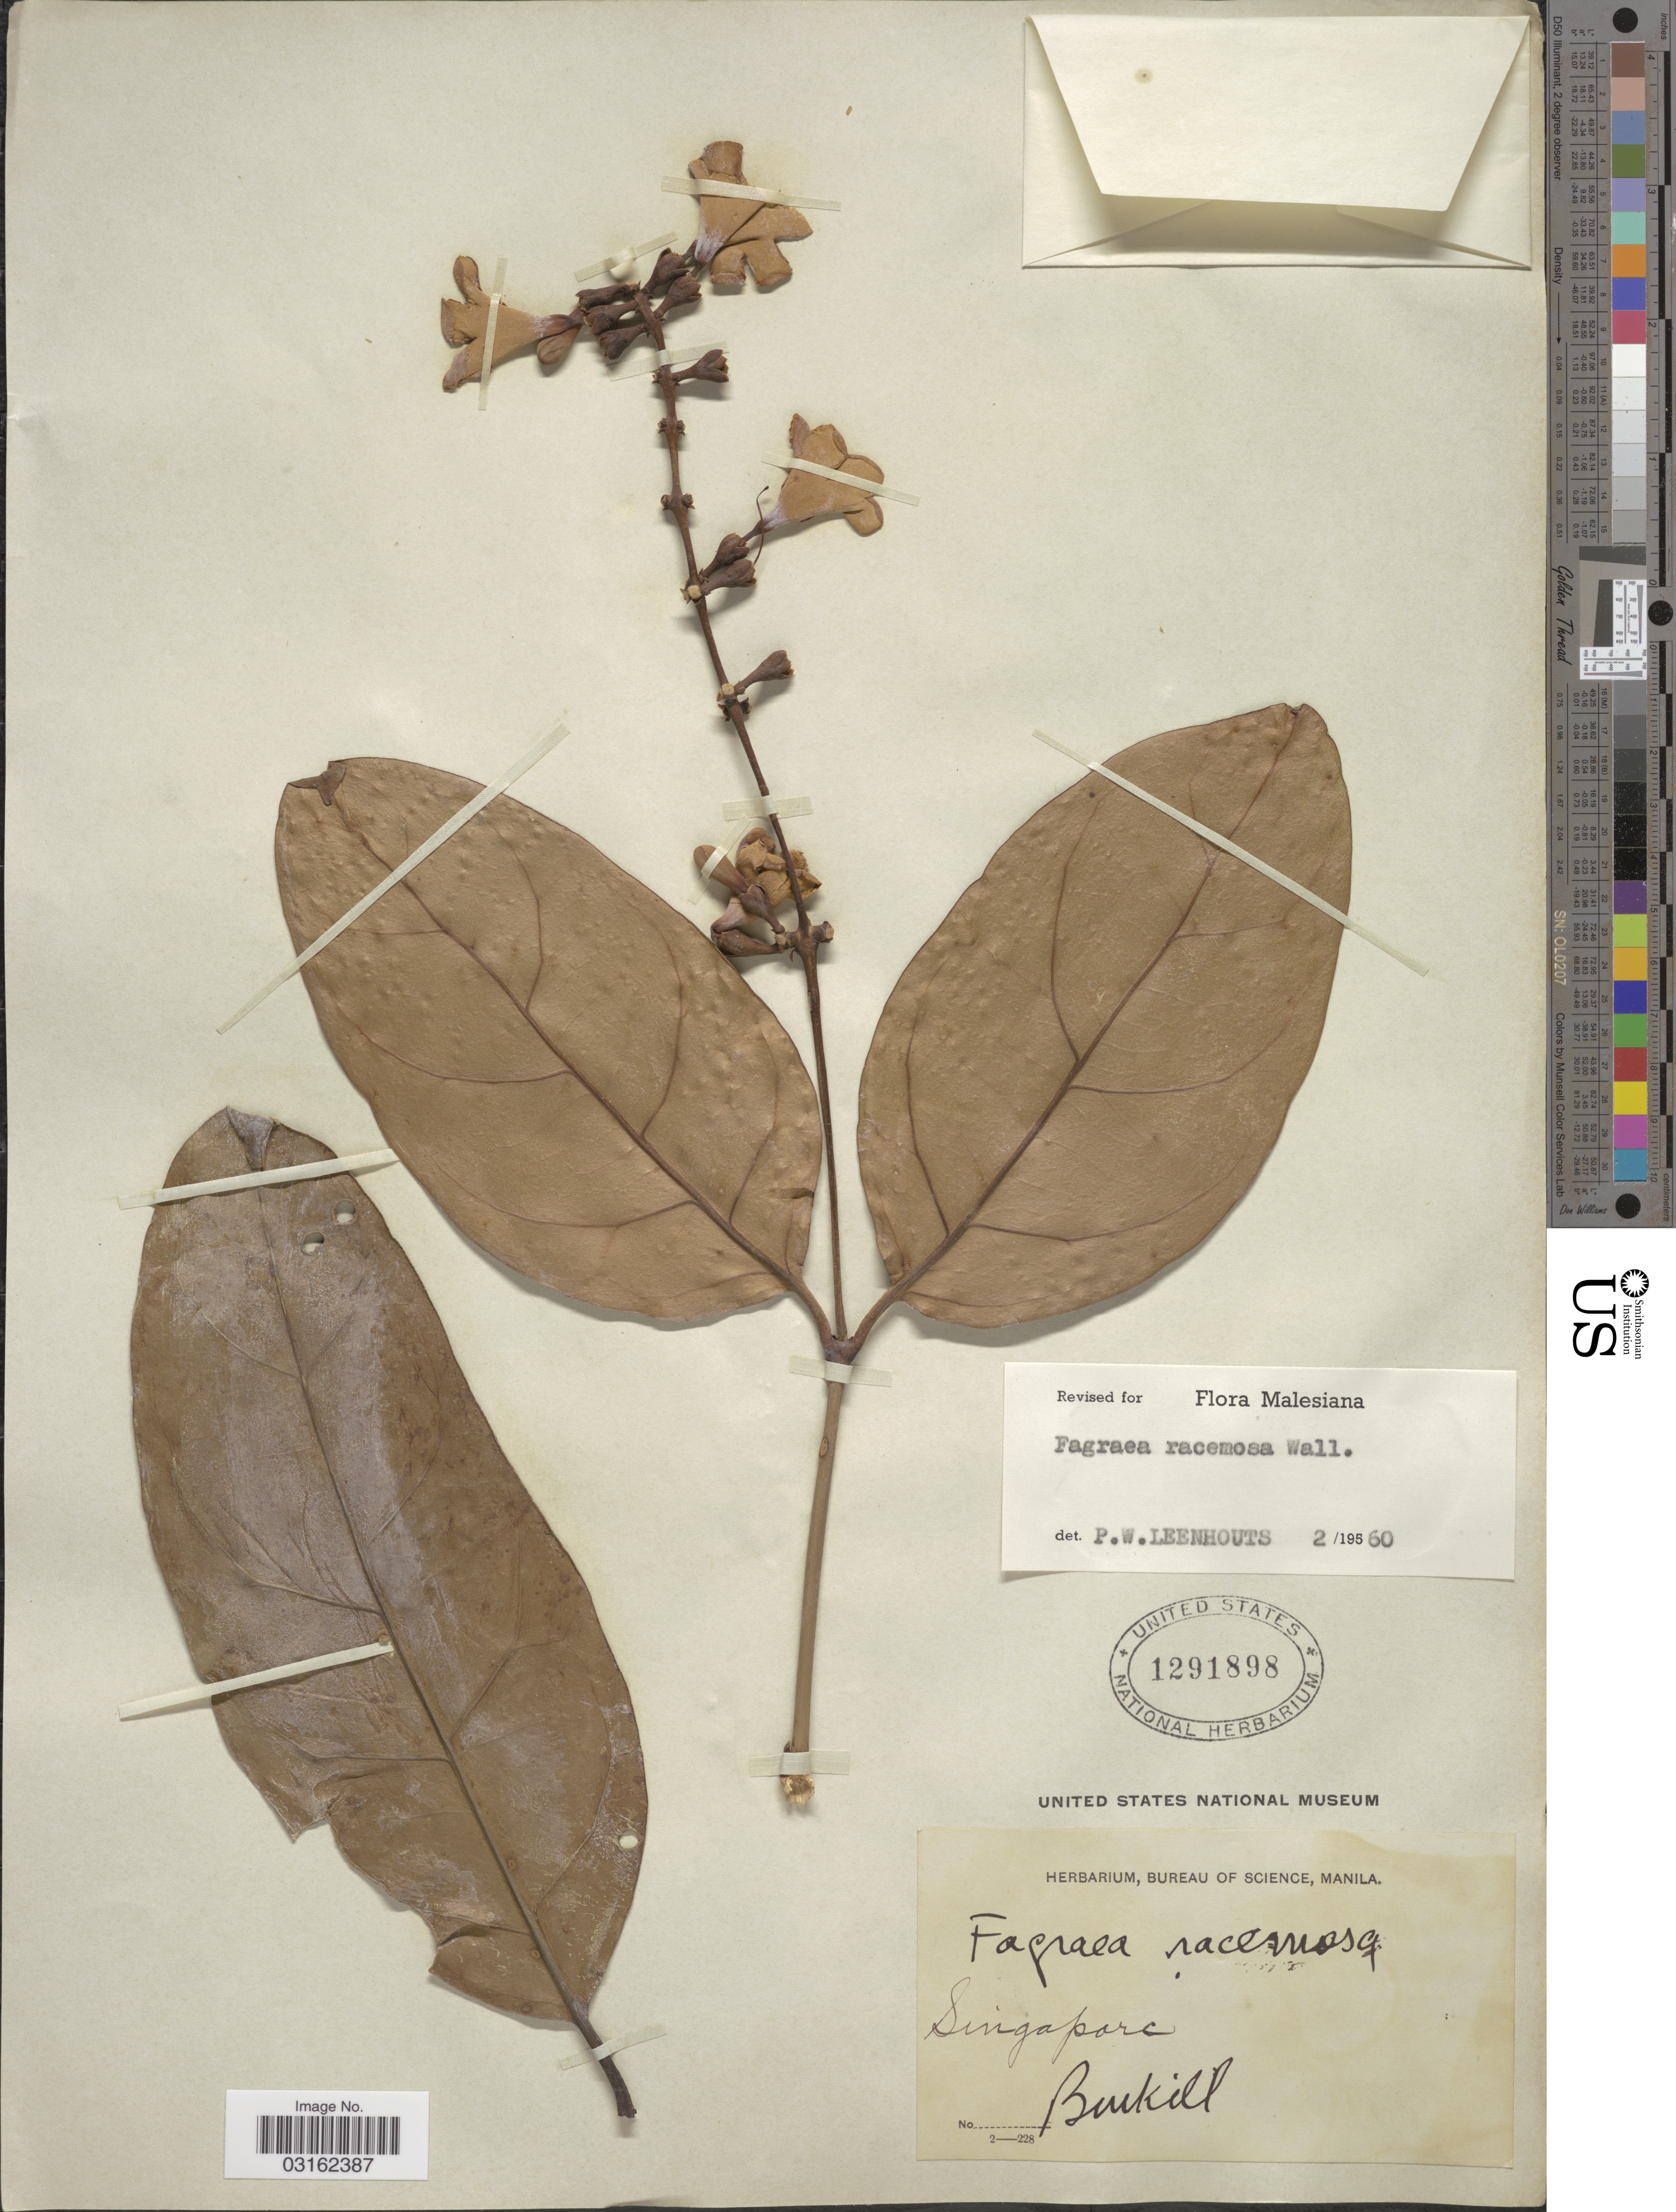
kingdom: Plantae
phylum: Tracheophyta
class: Magnoliopsida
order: Gentianales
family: Gentianaceae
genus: Fagraea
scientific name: Fagraea racemosa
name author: Jack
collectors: Burkill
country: Singapore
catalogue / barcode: US 1291898